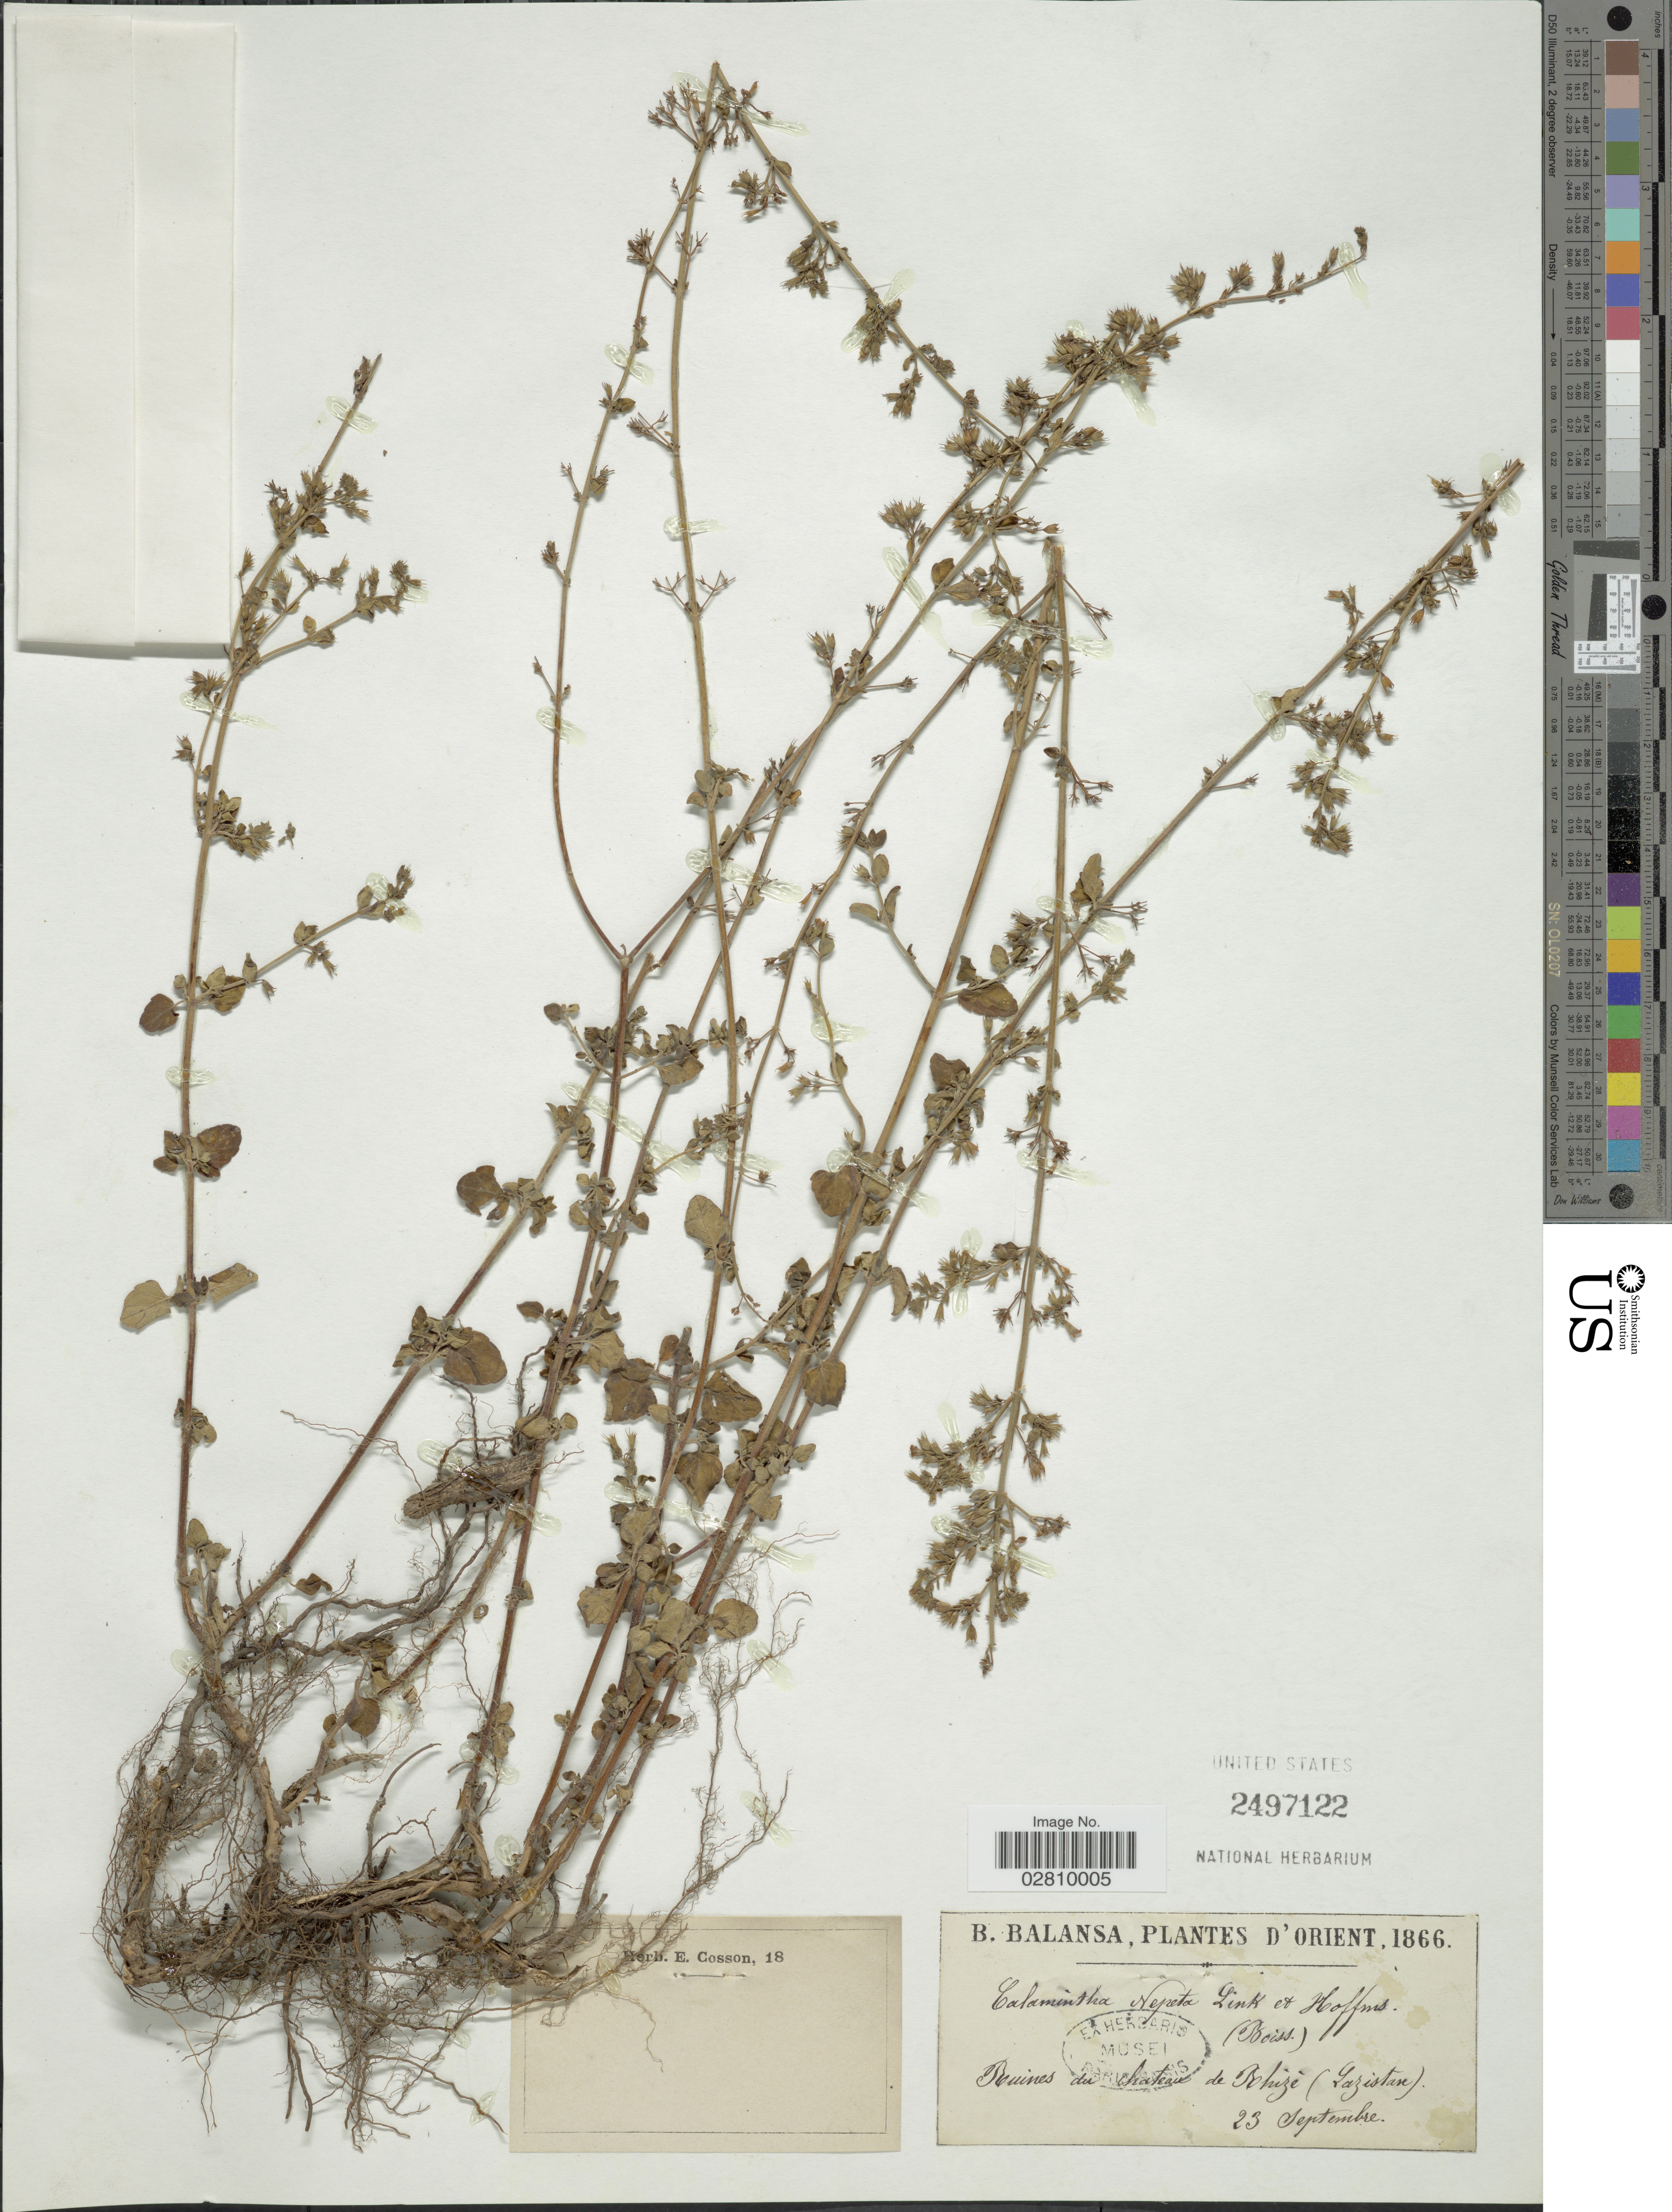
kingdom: Plantae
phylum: Tracheophyta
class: Magnoliopsida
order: Lamiales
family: Lamiaceae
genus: Clinopodium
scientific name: Clinopodium nepeta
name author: (L.) Kuntze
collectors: B. Balansa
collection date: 1866-09-23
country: Turkey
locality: Oient. Bruines du chateau de Bohize (Lazistan).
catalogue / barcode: US 2497122